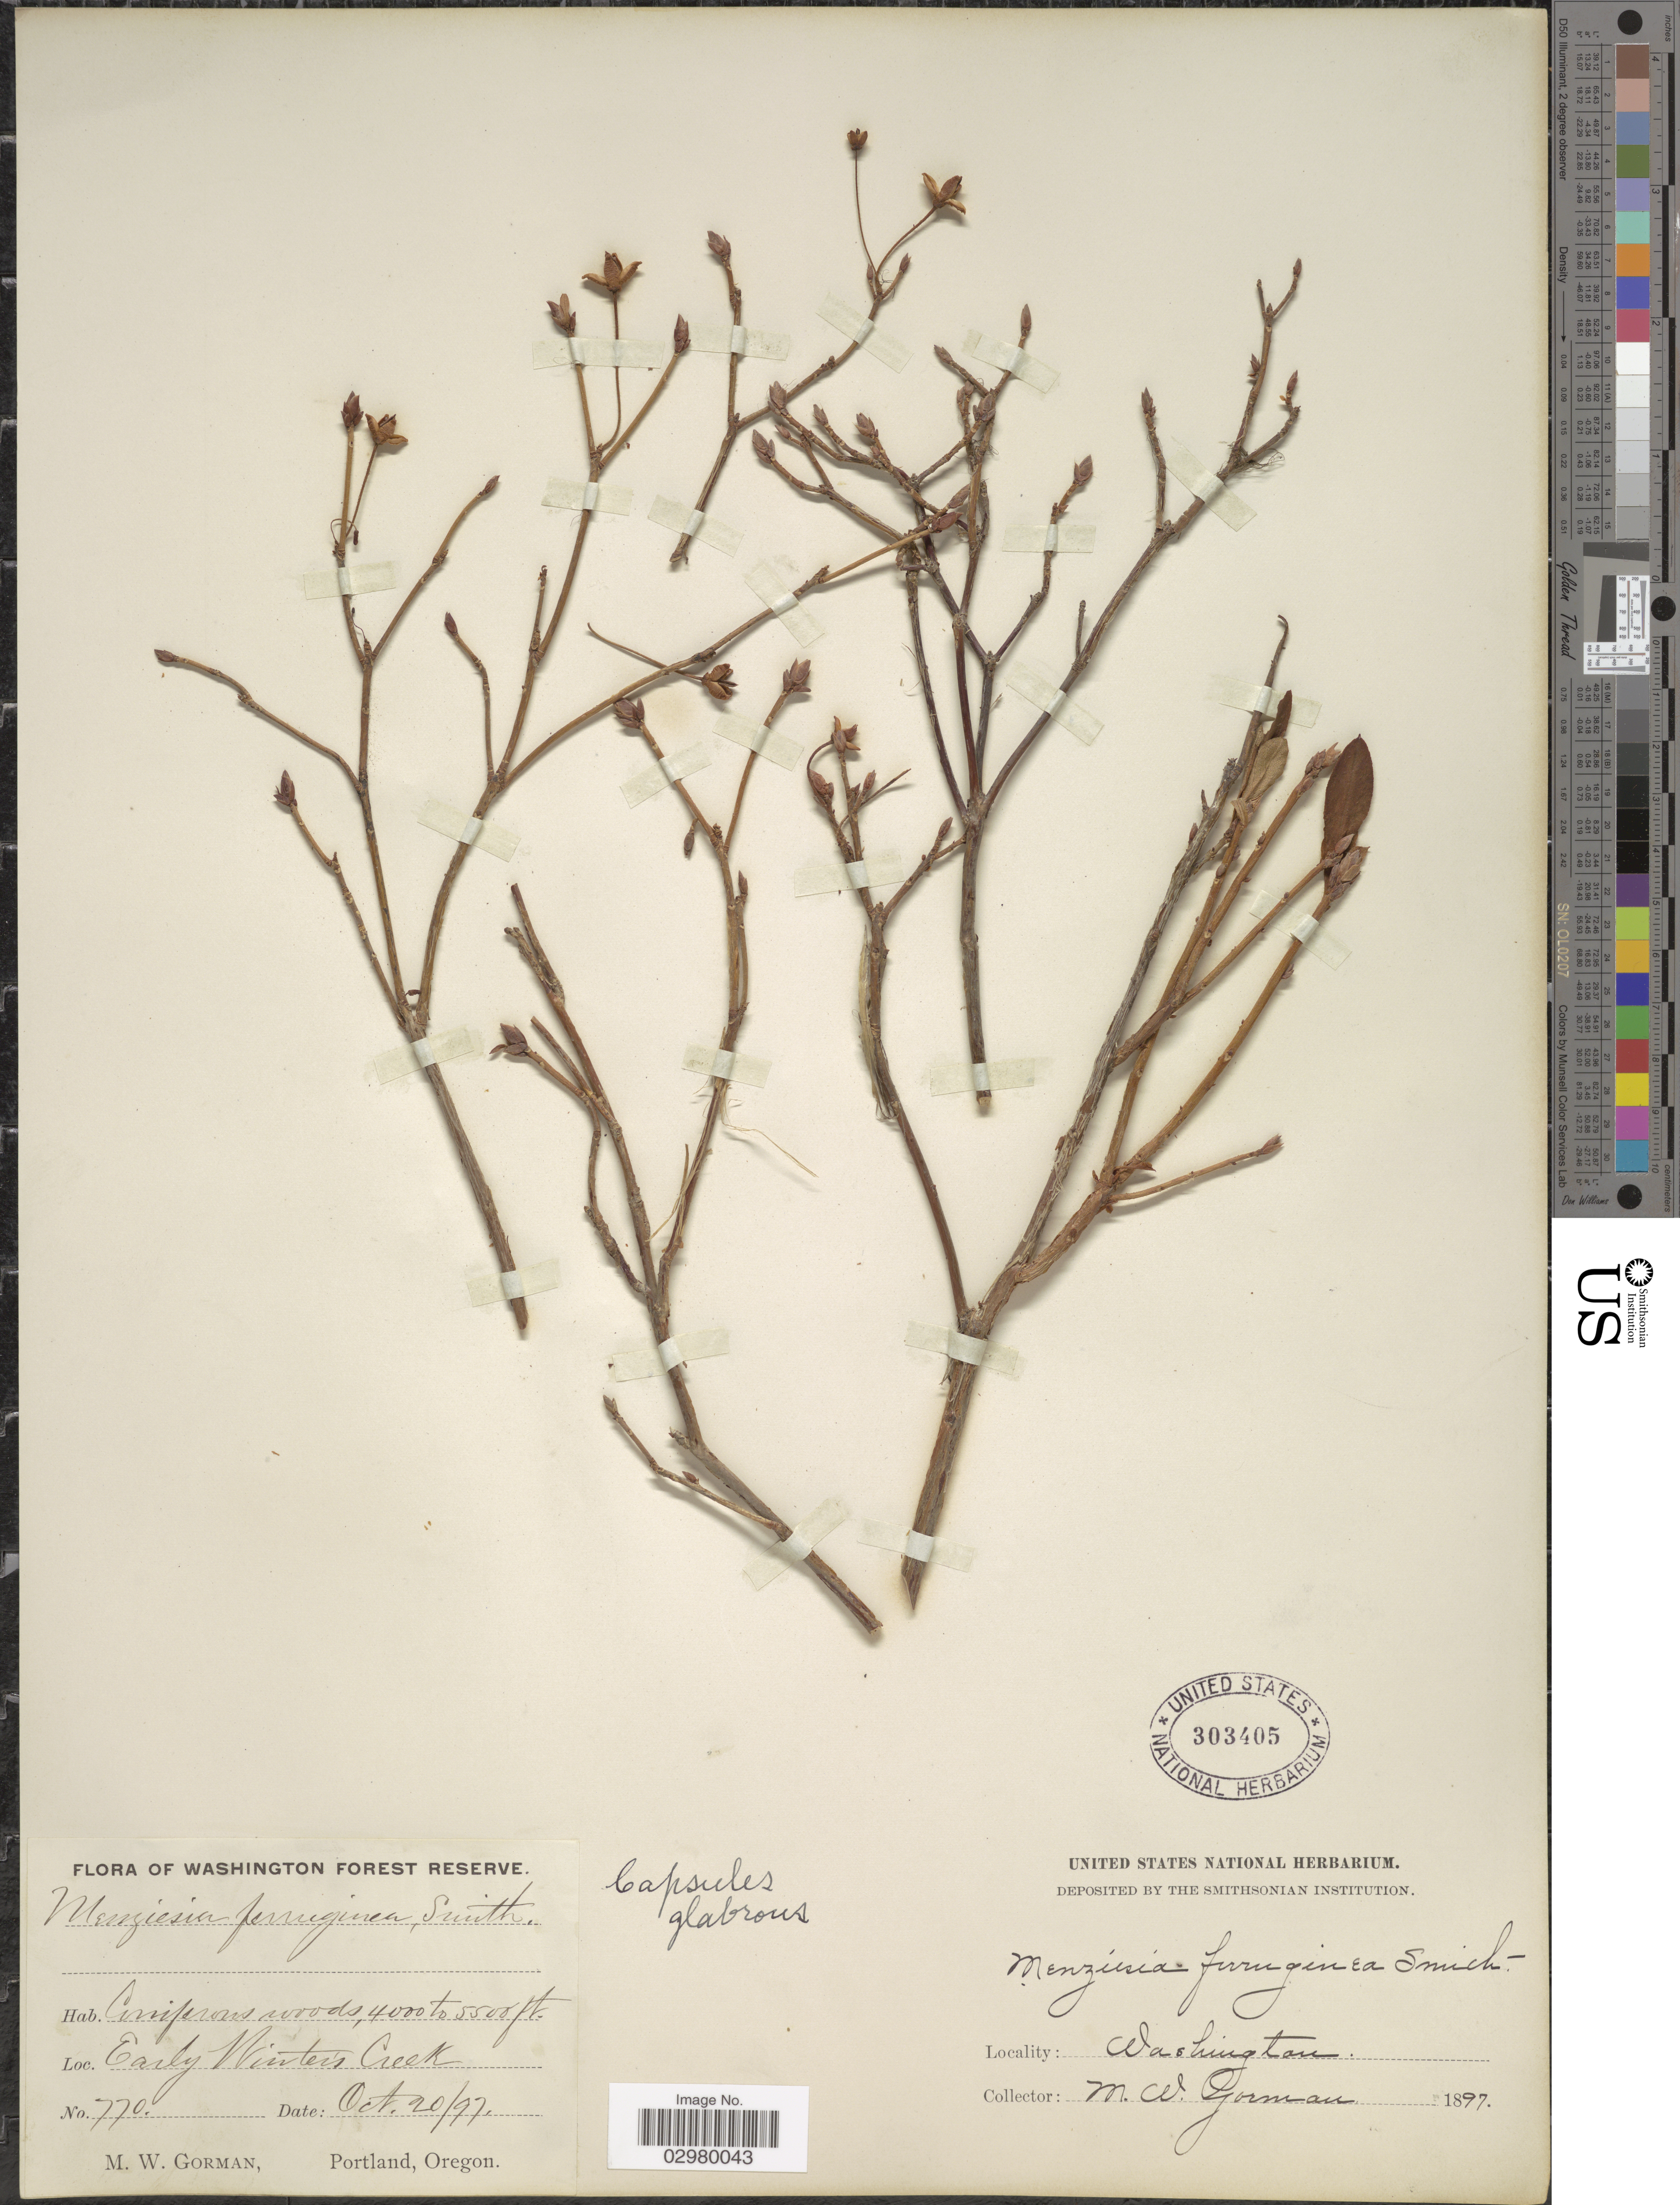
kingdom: Plantae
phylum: Tracheophyta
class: Magnoliopsida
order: Ericales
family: Ericaceae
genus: Menziesia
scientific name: Menziesia ferruginea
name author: Sm.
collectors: M. W. Gorman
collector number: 770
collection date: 1897-10-20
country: United States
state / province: Washington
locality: Washington Forest Reserve, Early Winter's Creek.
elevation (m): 1219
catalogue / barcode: US 303405